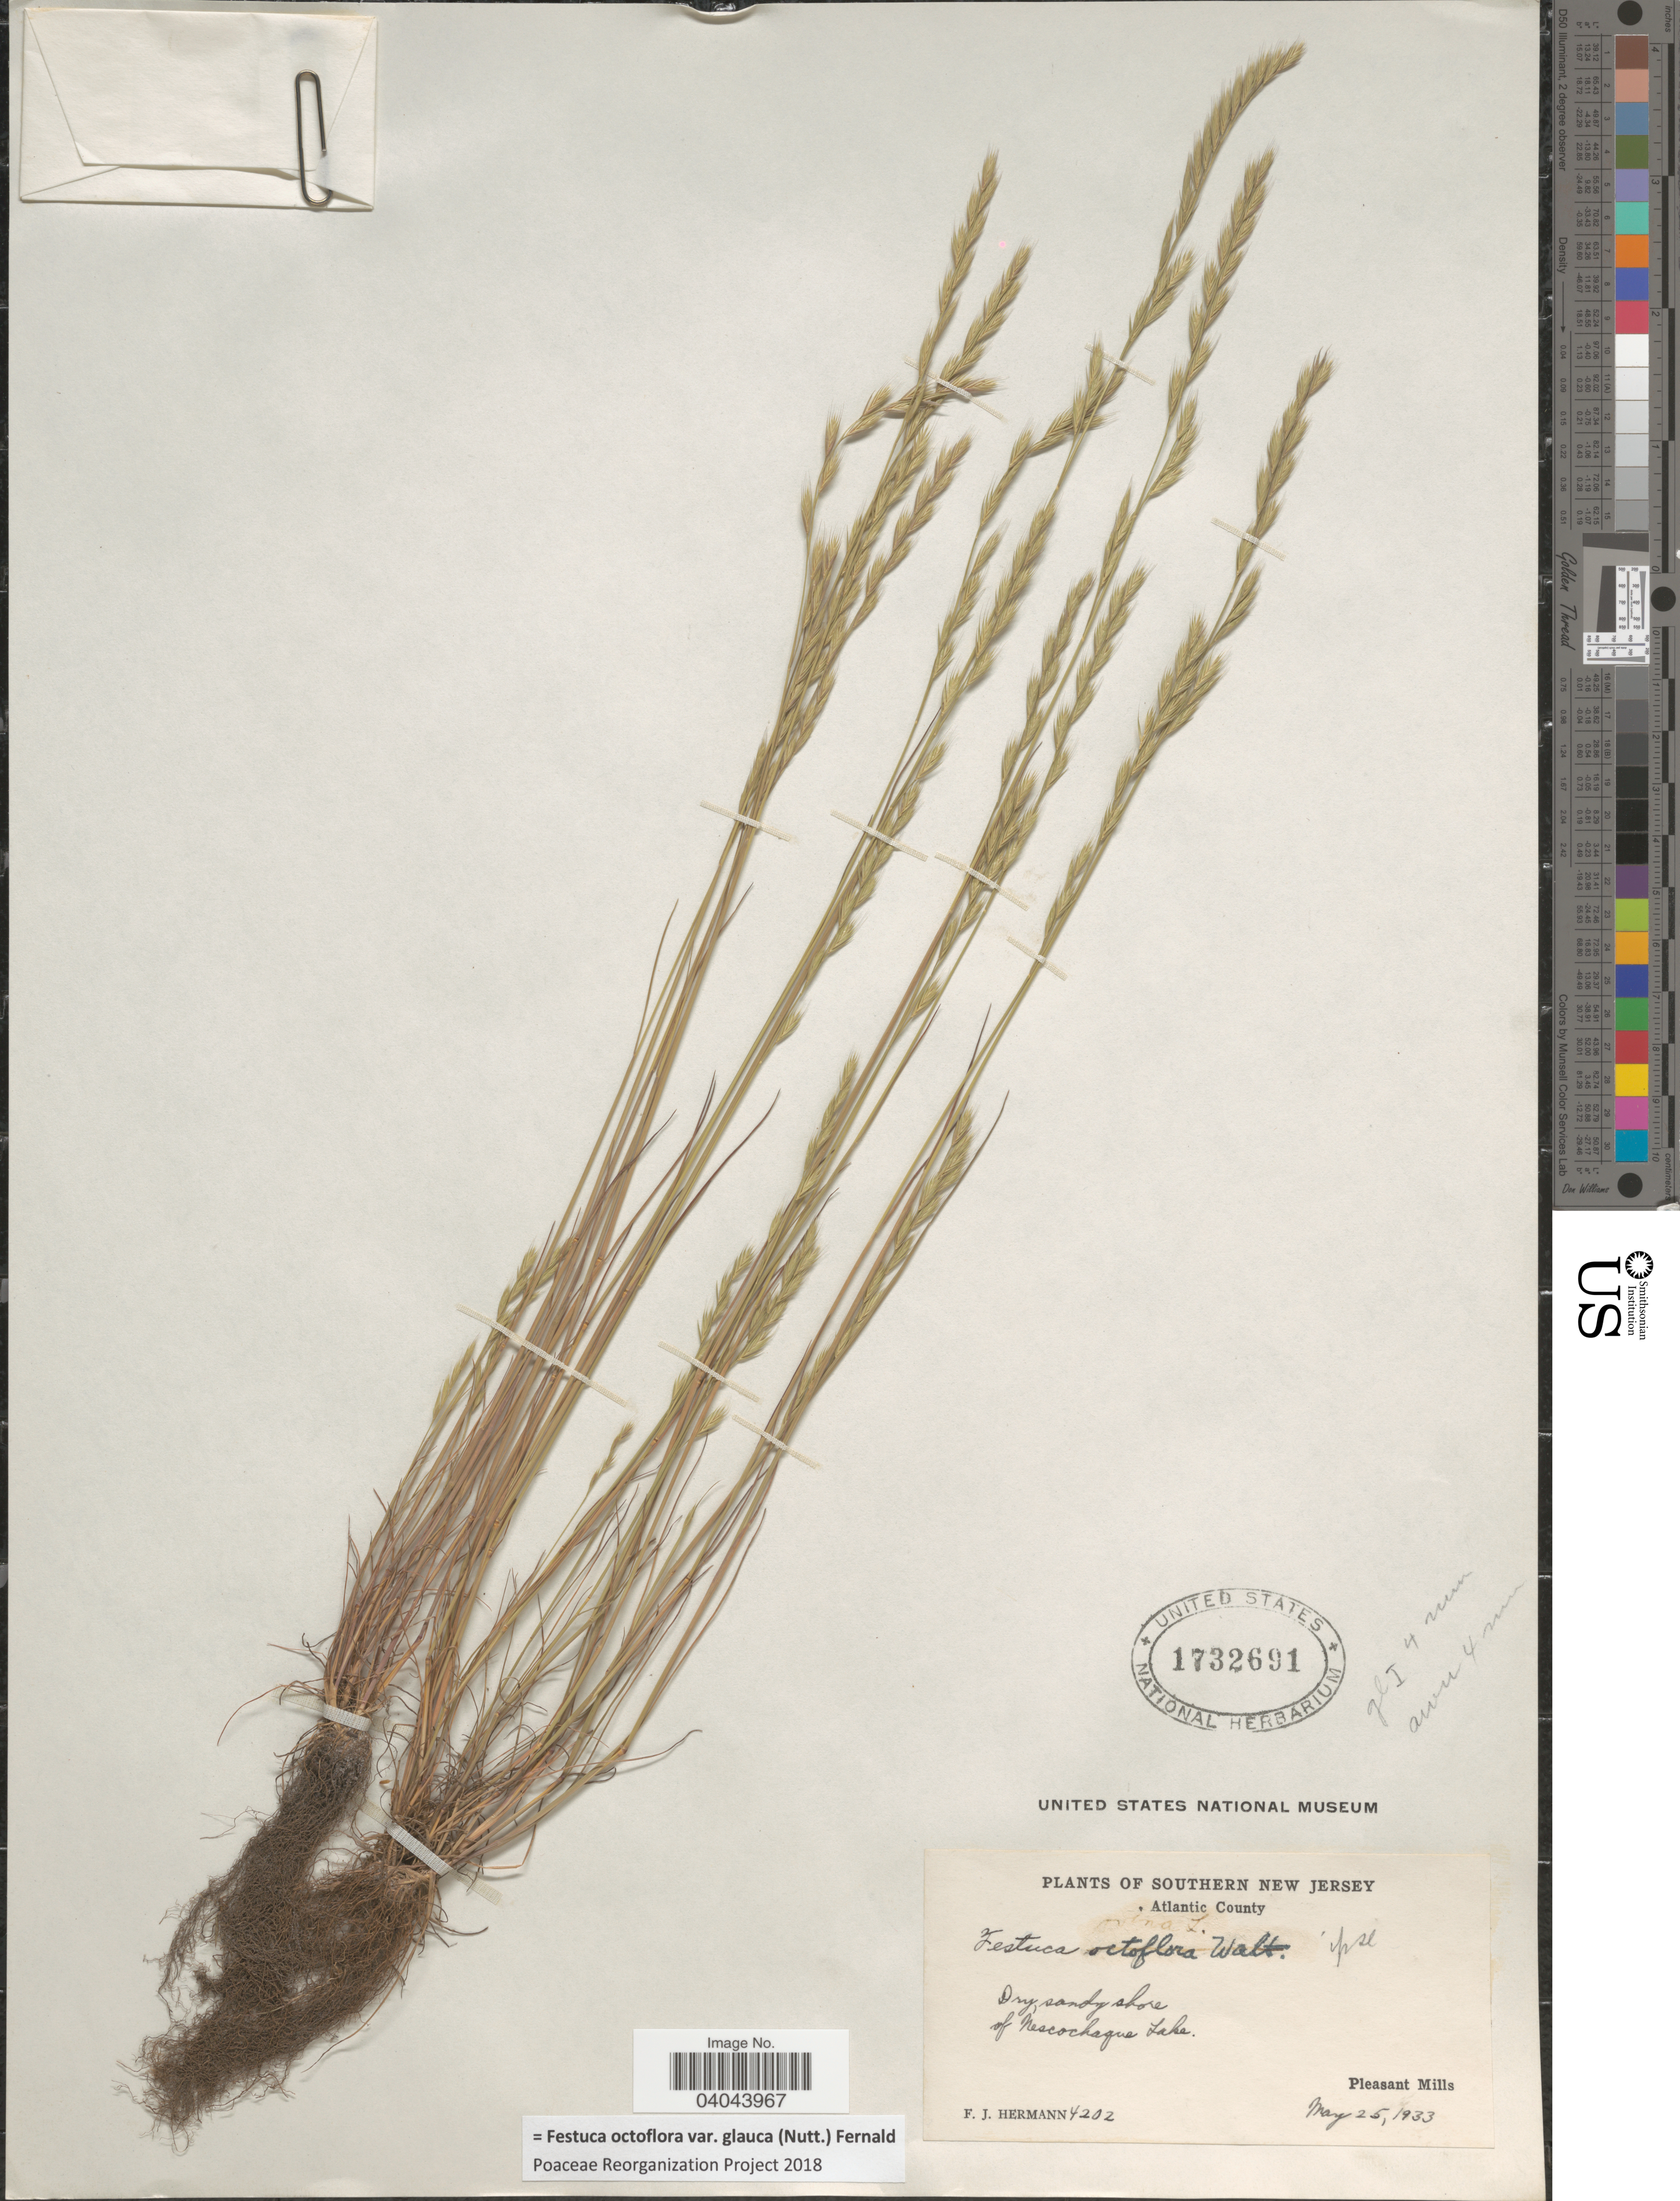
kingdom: Plantae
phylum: Tracheophyta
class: Liliopsida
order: Poales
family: Poaceae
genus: Festuca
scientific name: Festuca octoflora var. glauca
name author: (Nutt.) Fernald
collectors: F. J. Hermann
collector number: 4202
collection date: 1933-05-25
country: United States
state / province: New Jersey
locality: Southern New Jersey. Atlantic County. Dry, sandy shore of Nescochaque Lake. Pleasant Mills.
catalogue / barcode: US 1732691